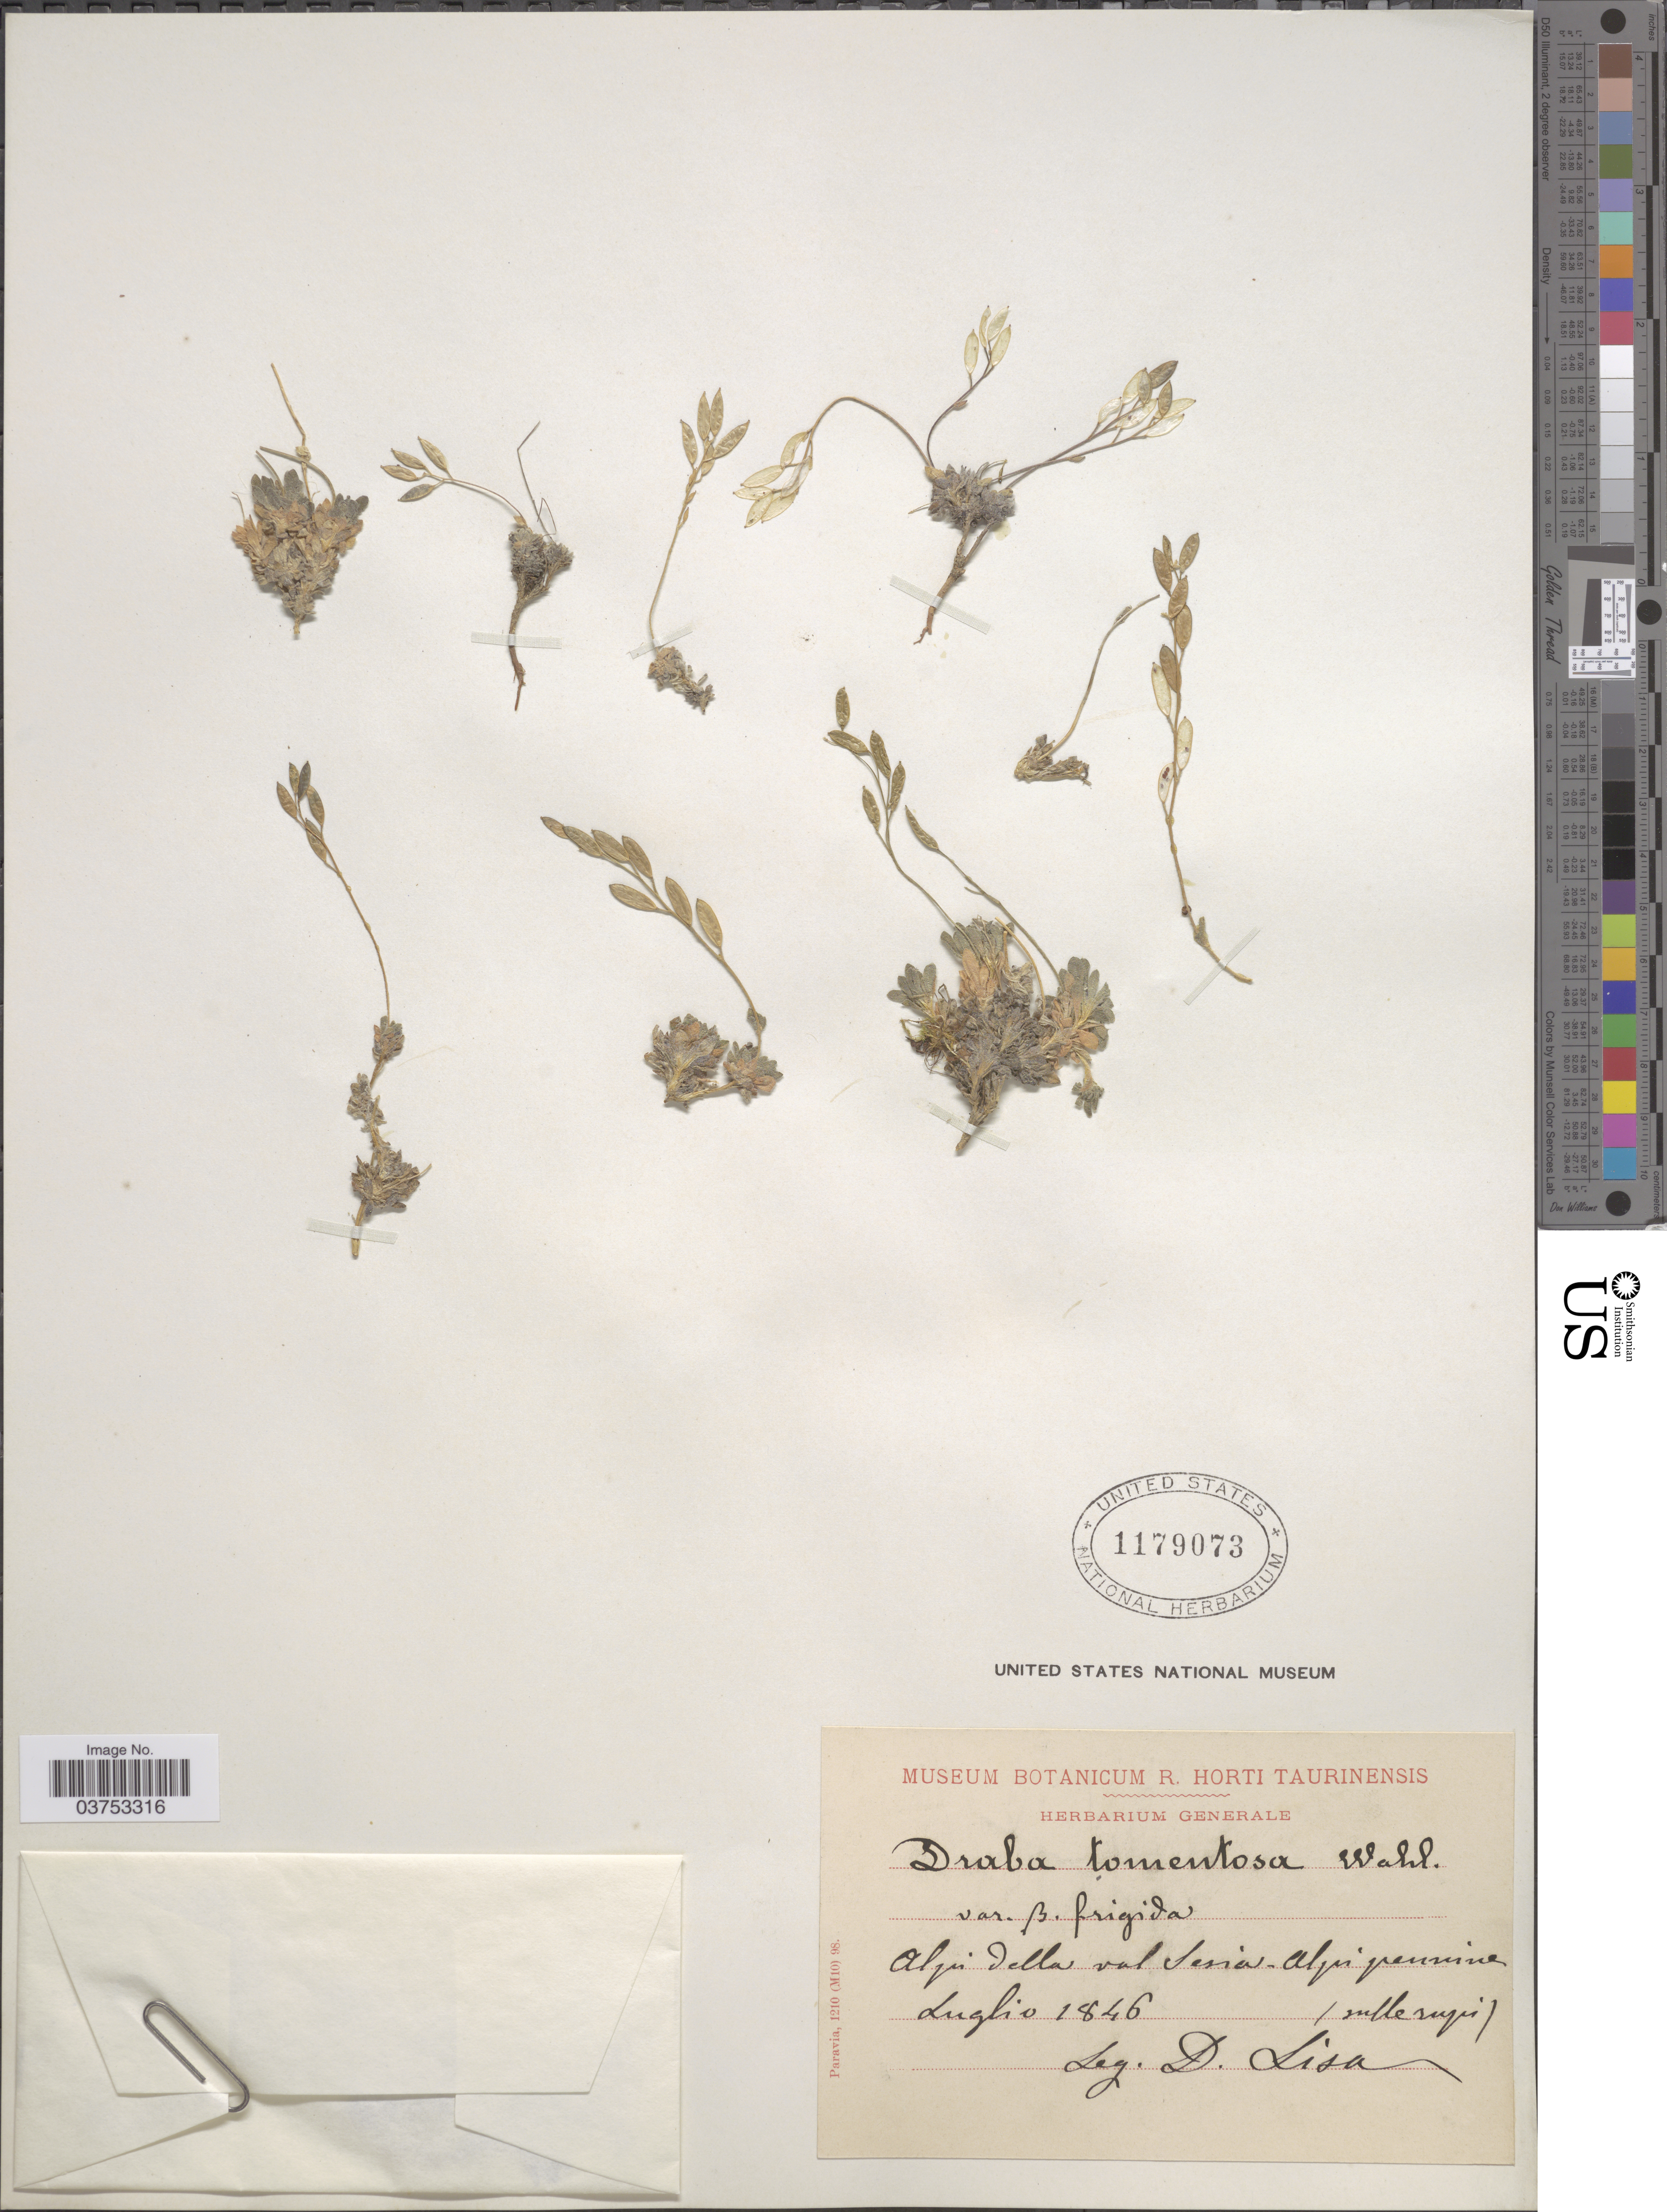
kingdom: Plantae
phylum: Tracheophyta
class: Magnoliopsida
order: Brassicales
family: Brassicaceae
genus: Draba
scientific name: Draba tomentosa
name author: Clairv.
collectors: D. Lisa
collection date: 1846-07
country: Italy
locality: Alpi della val Sesia-Alpi pennine (rulle rupis). [interpreted]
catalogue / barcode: US 1179073